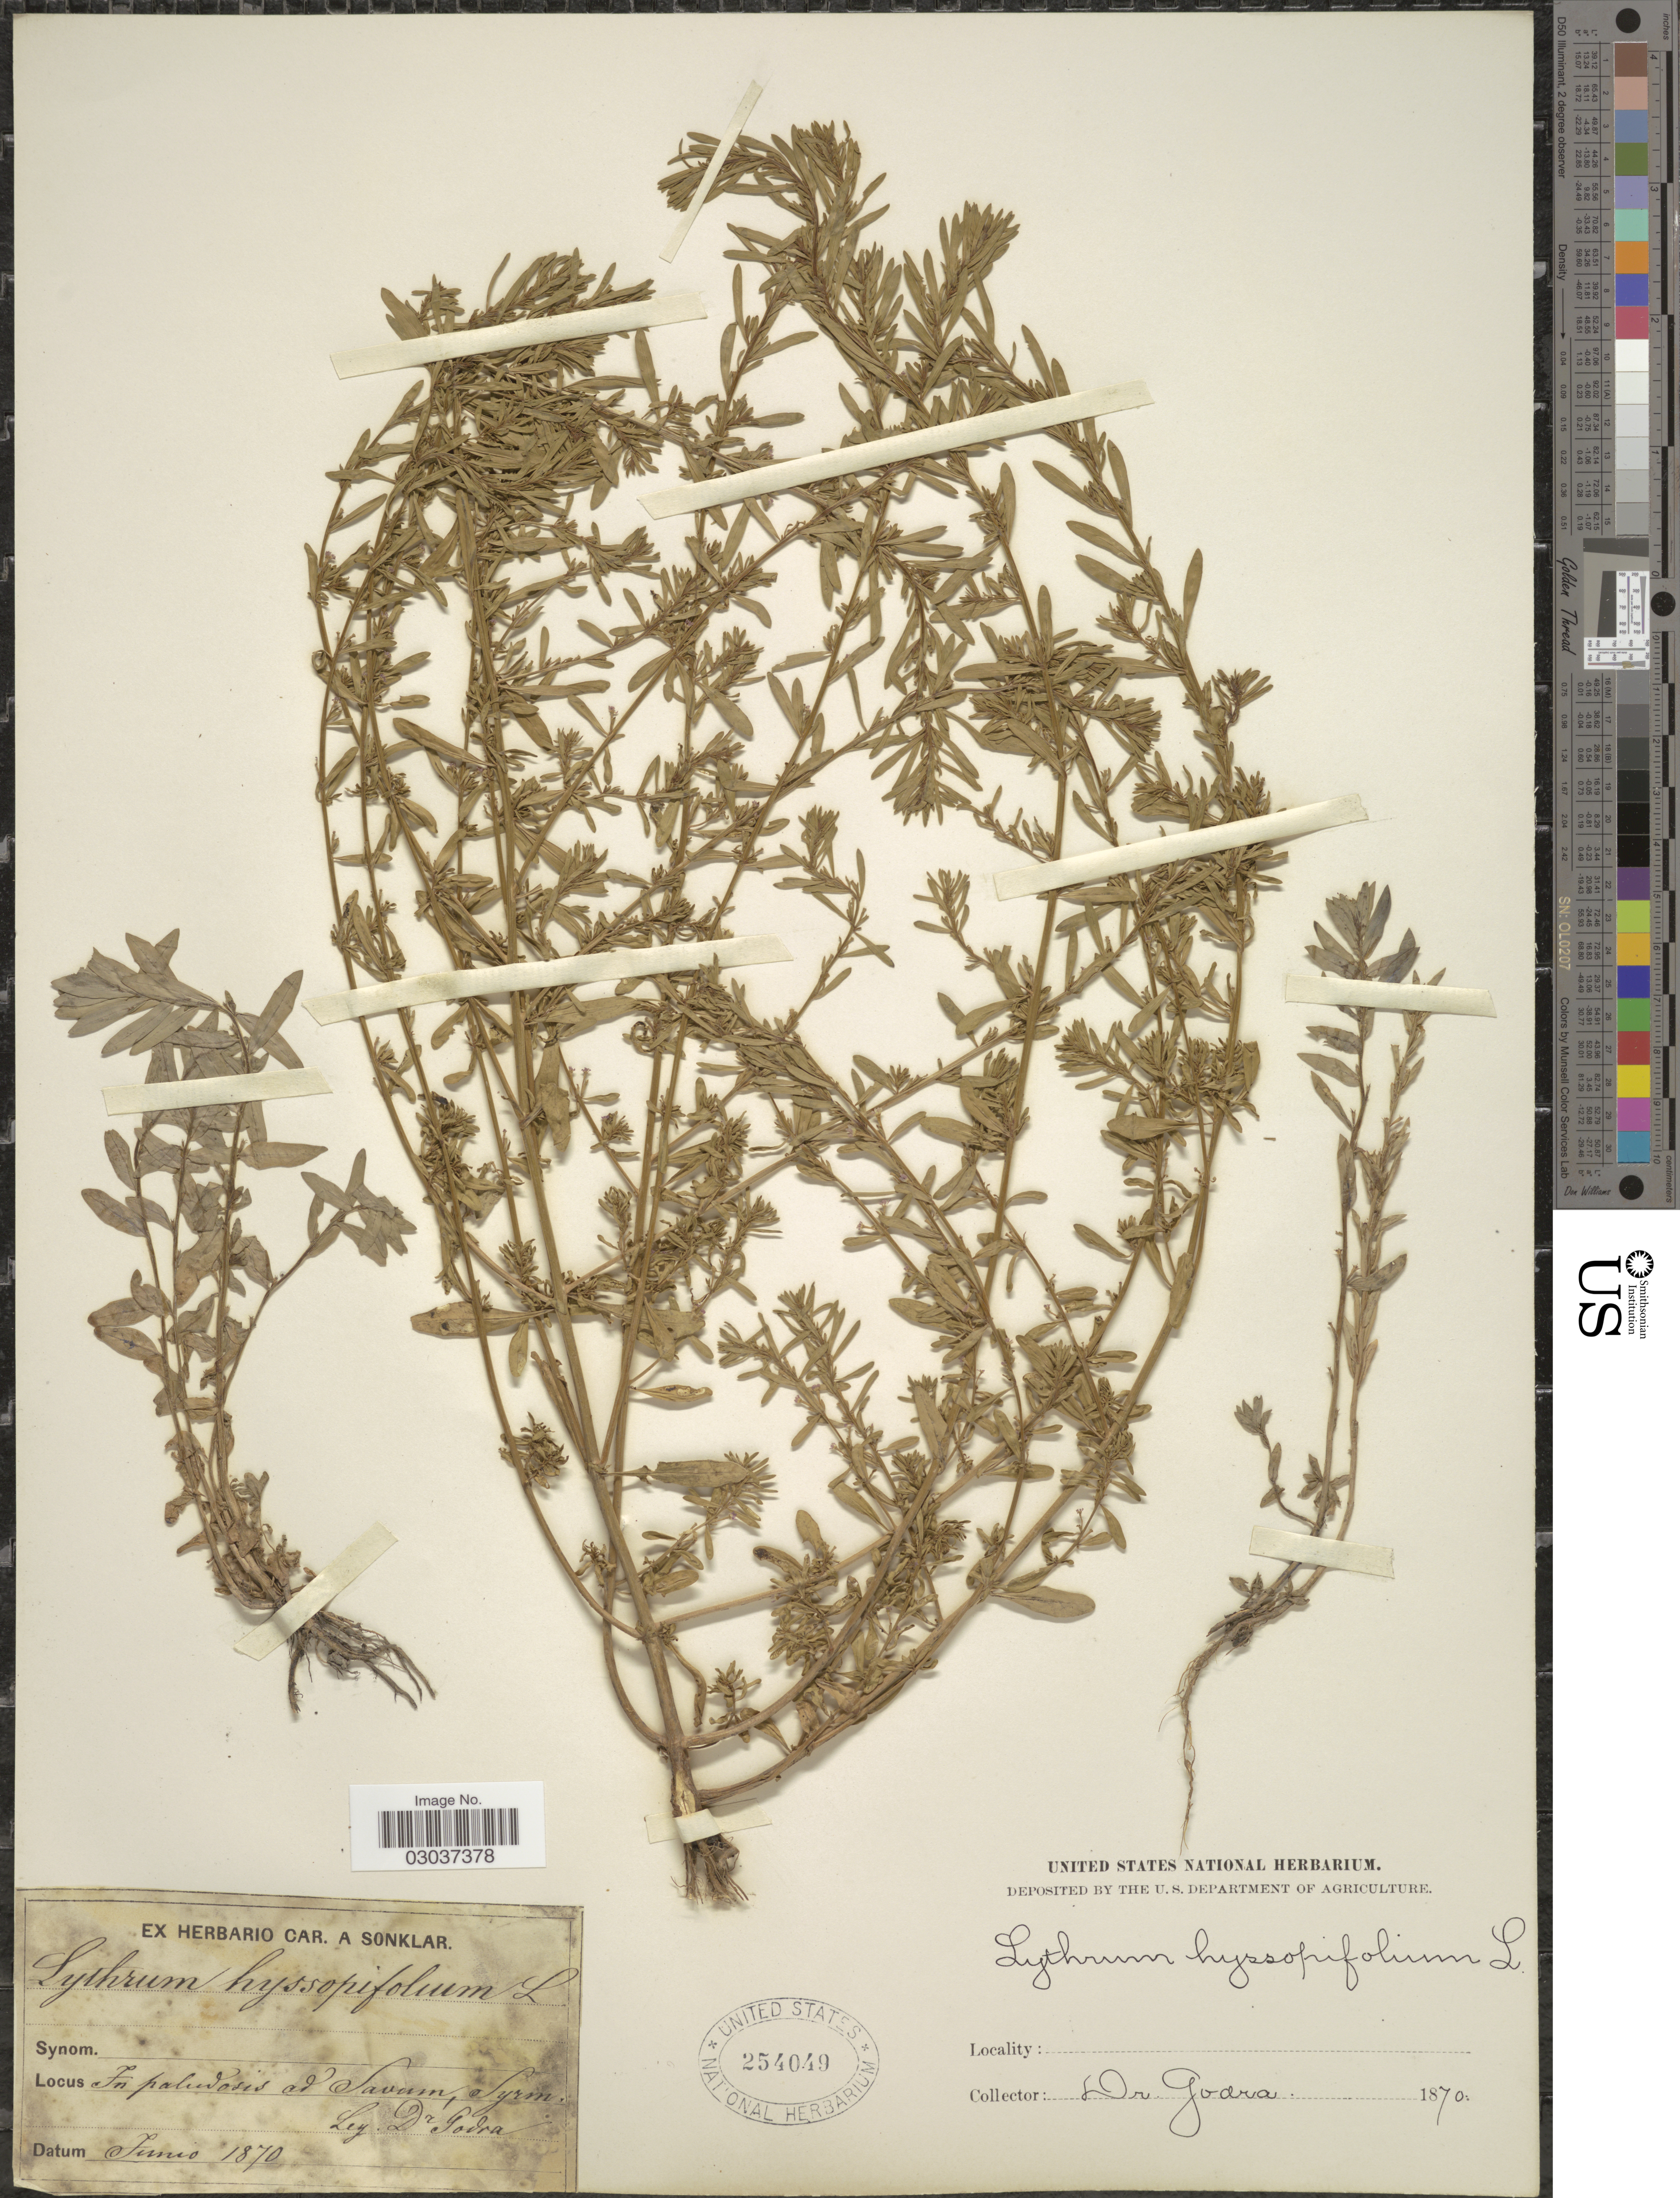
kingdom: Plantae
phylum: Tracheophyta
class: Magnoliopsida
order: Myrtales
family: Lythraceae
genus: Lythrum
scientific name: Lythrum hyssopifolia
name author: L.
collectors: Godra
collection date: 1870-06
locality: In paludosis ad Savum, Syrm.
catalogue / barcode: US 254049